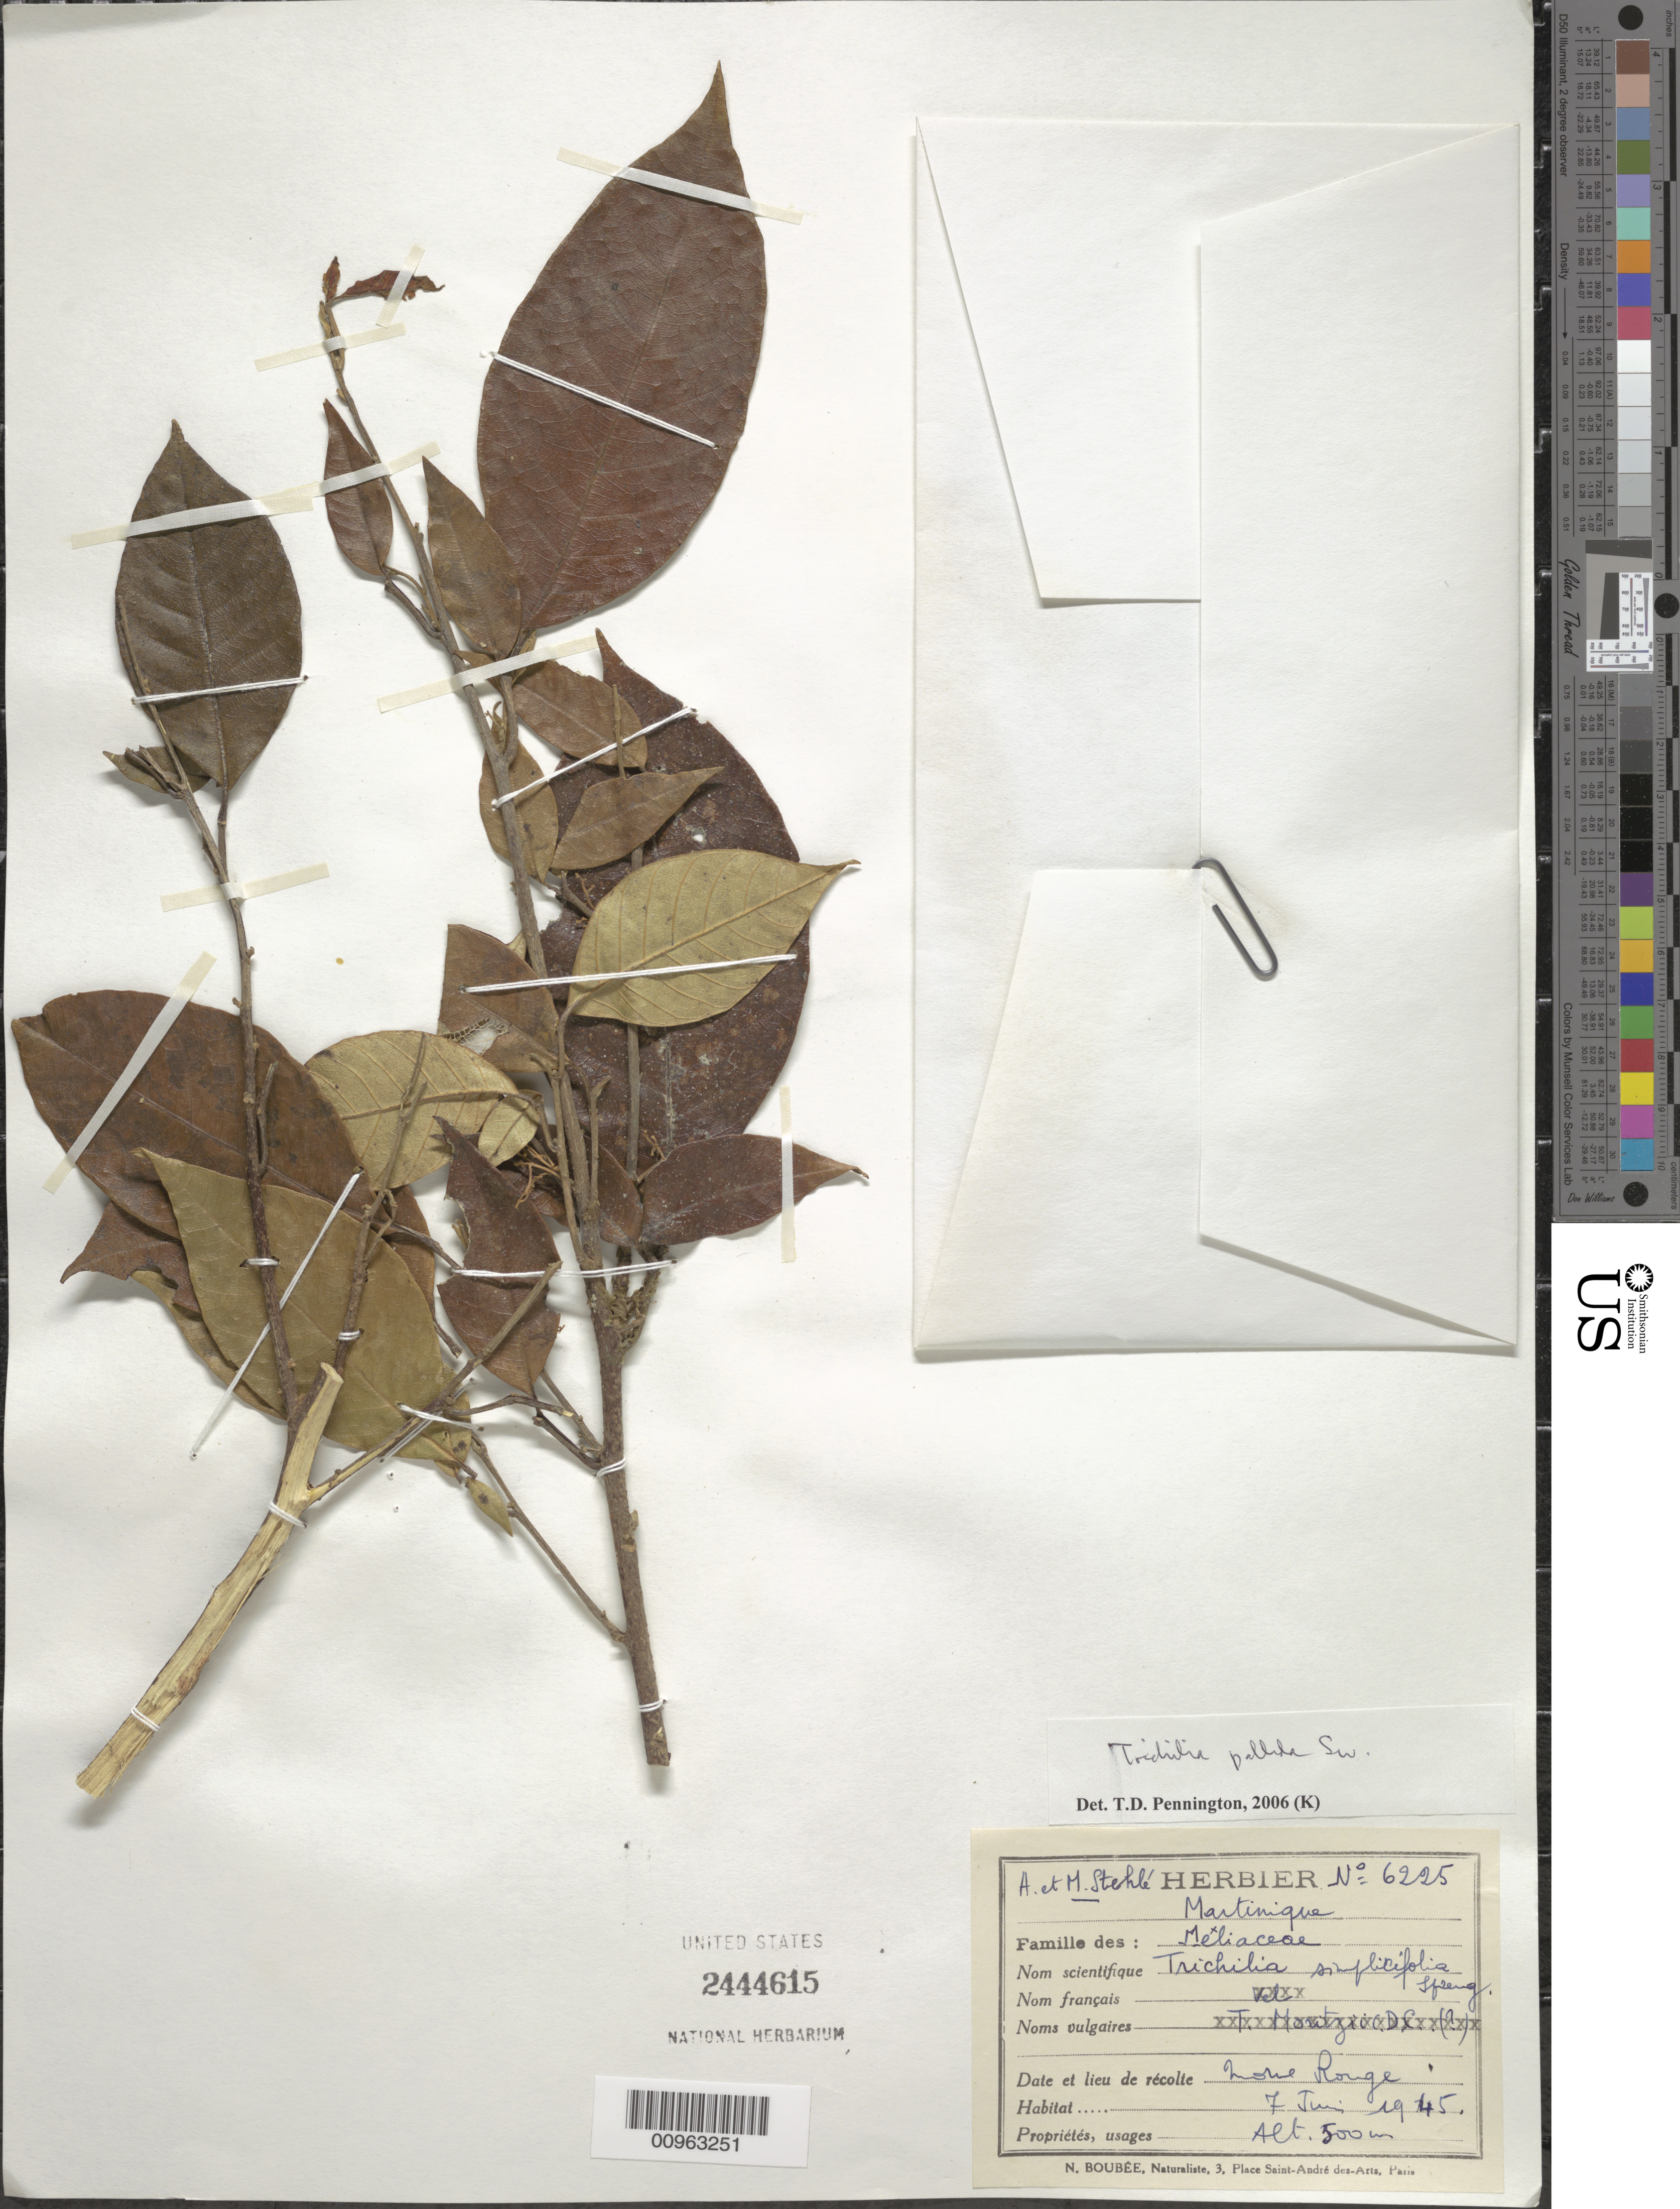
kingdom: Plantae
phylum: Tracheophyta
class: Magnoliopsida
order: Sapindales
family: Meliaceae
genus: Trichilia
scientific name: Trichilia pallida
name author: Sw.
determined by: Pennington, T. D., (K)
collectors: H. Stehlé & M. Stehlé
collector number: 6225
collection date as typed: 07 Jun 1945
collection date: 1945-06-07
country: Martinique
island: Martinique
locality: Morne Rouge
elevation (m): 500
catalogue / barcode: US 2444615